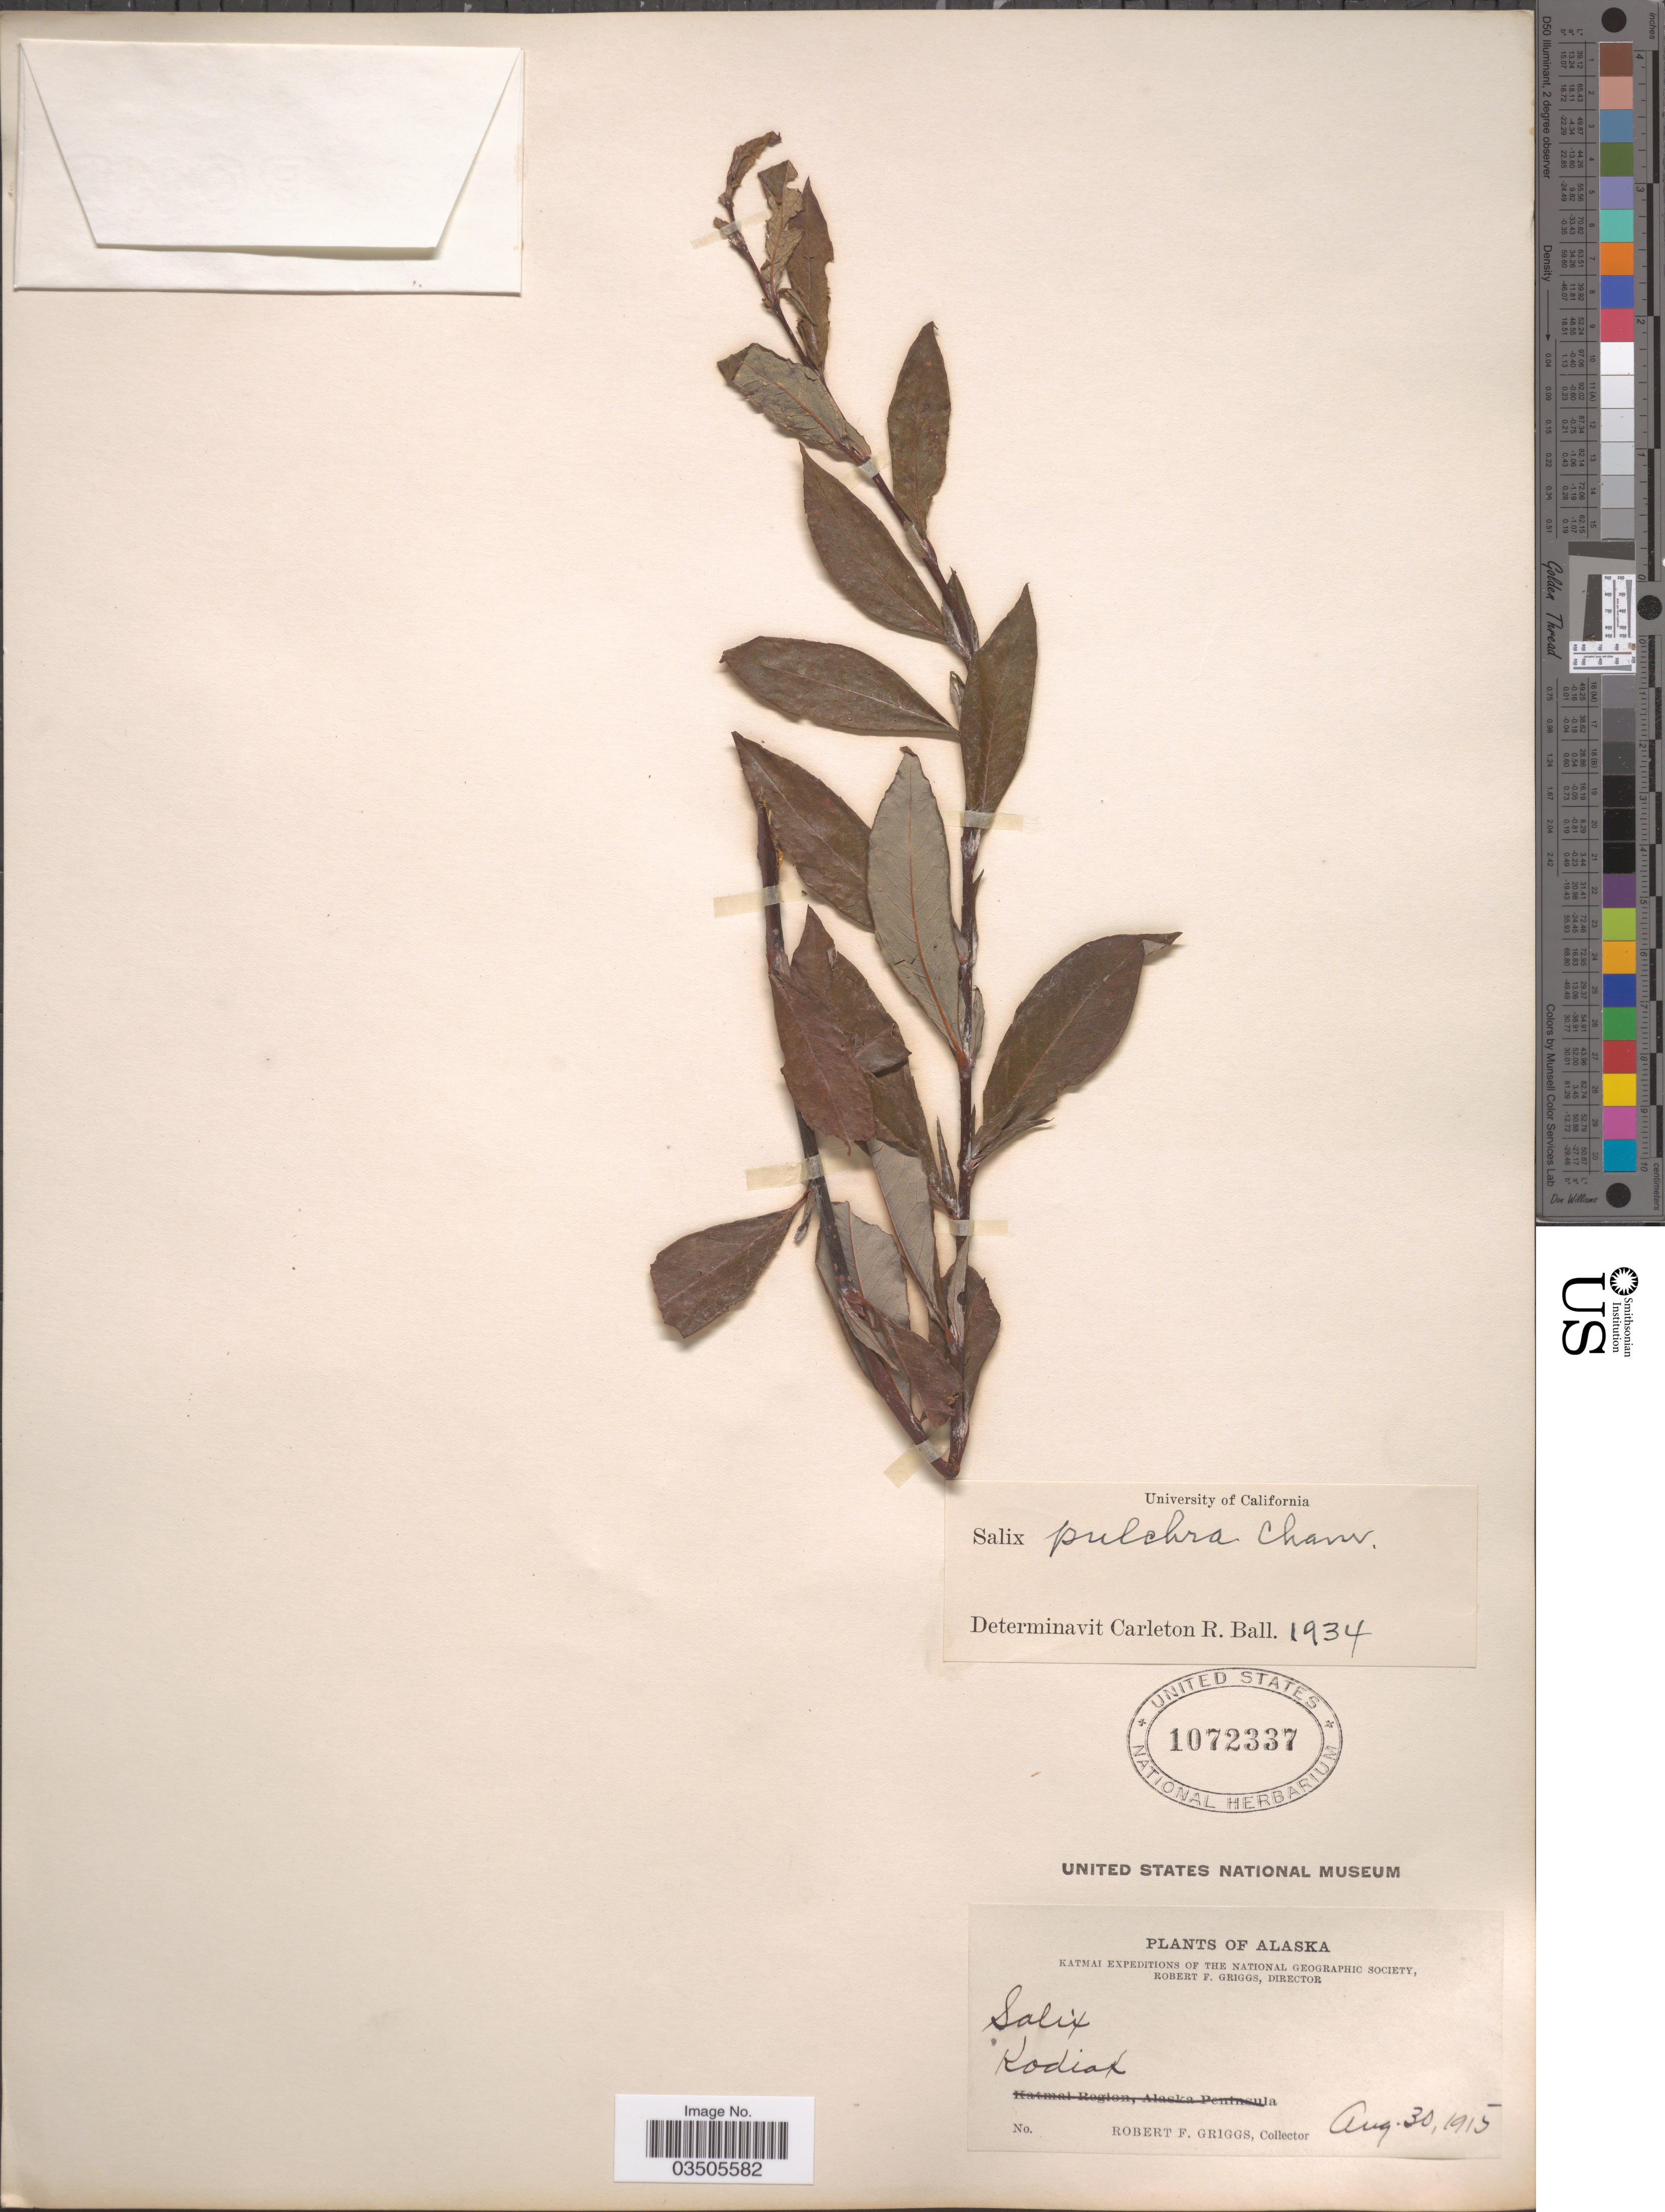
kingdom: Plantae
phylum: Tracheophyta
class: Magnoliopsida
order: Malpighiales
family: Salicaceae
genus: Salix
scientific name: Salix pulchra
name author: Cham.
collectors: R. F. Griggs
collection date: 1915-08-30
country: United States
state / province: Alaska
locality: Kodiak.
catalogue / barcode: US 1072337